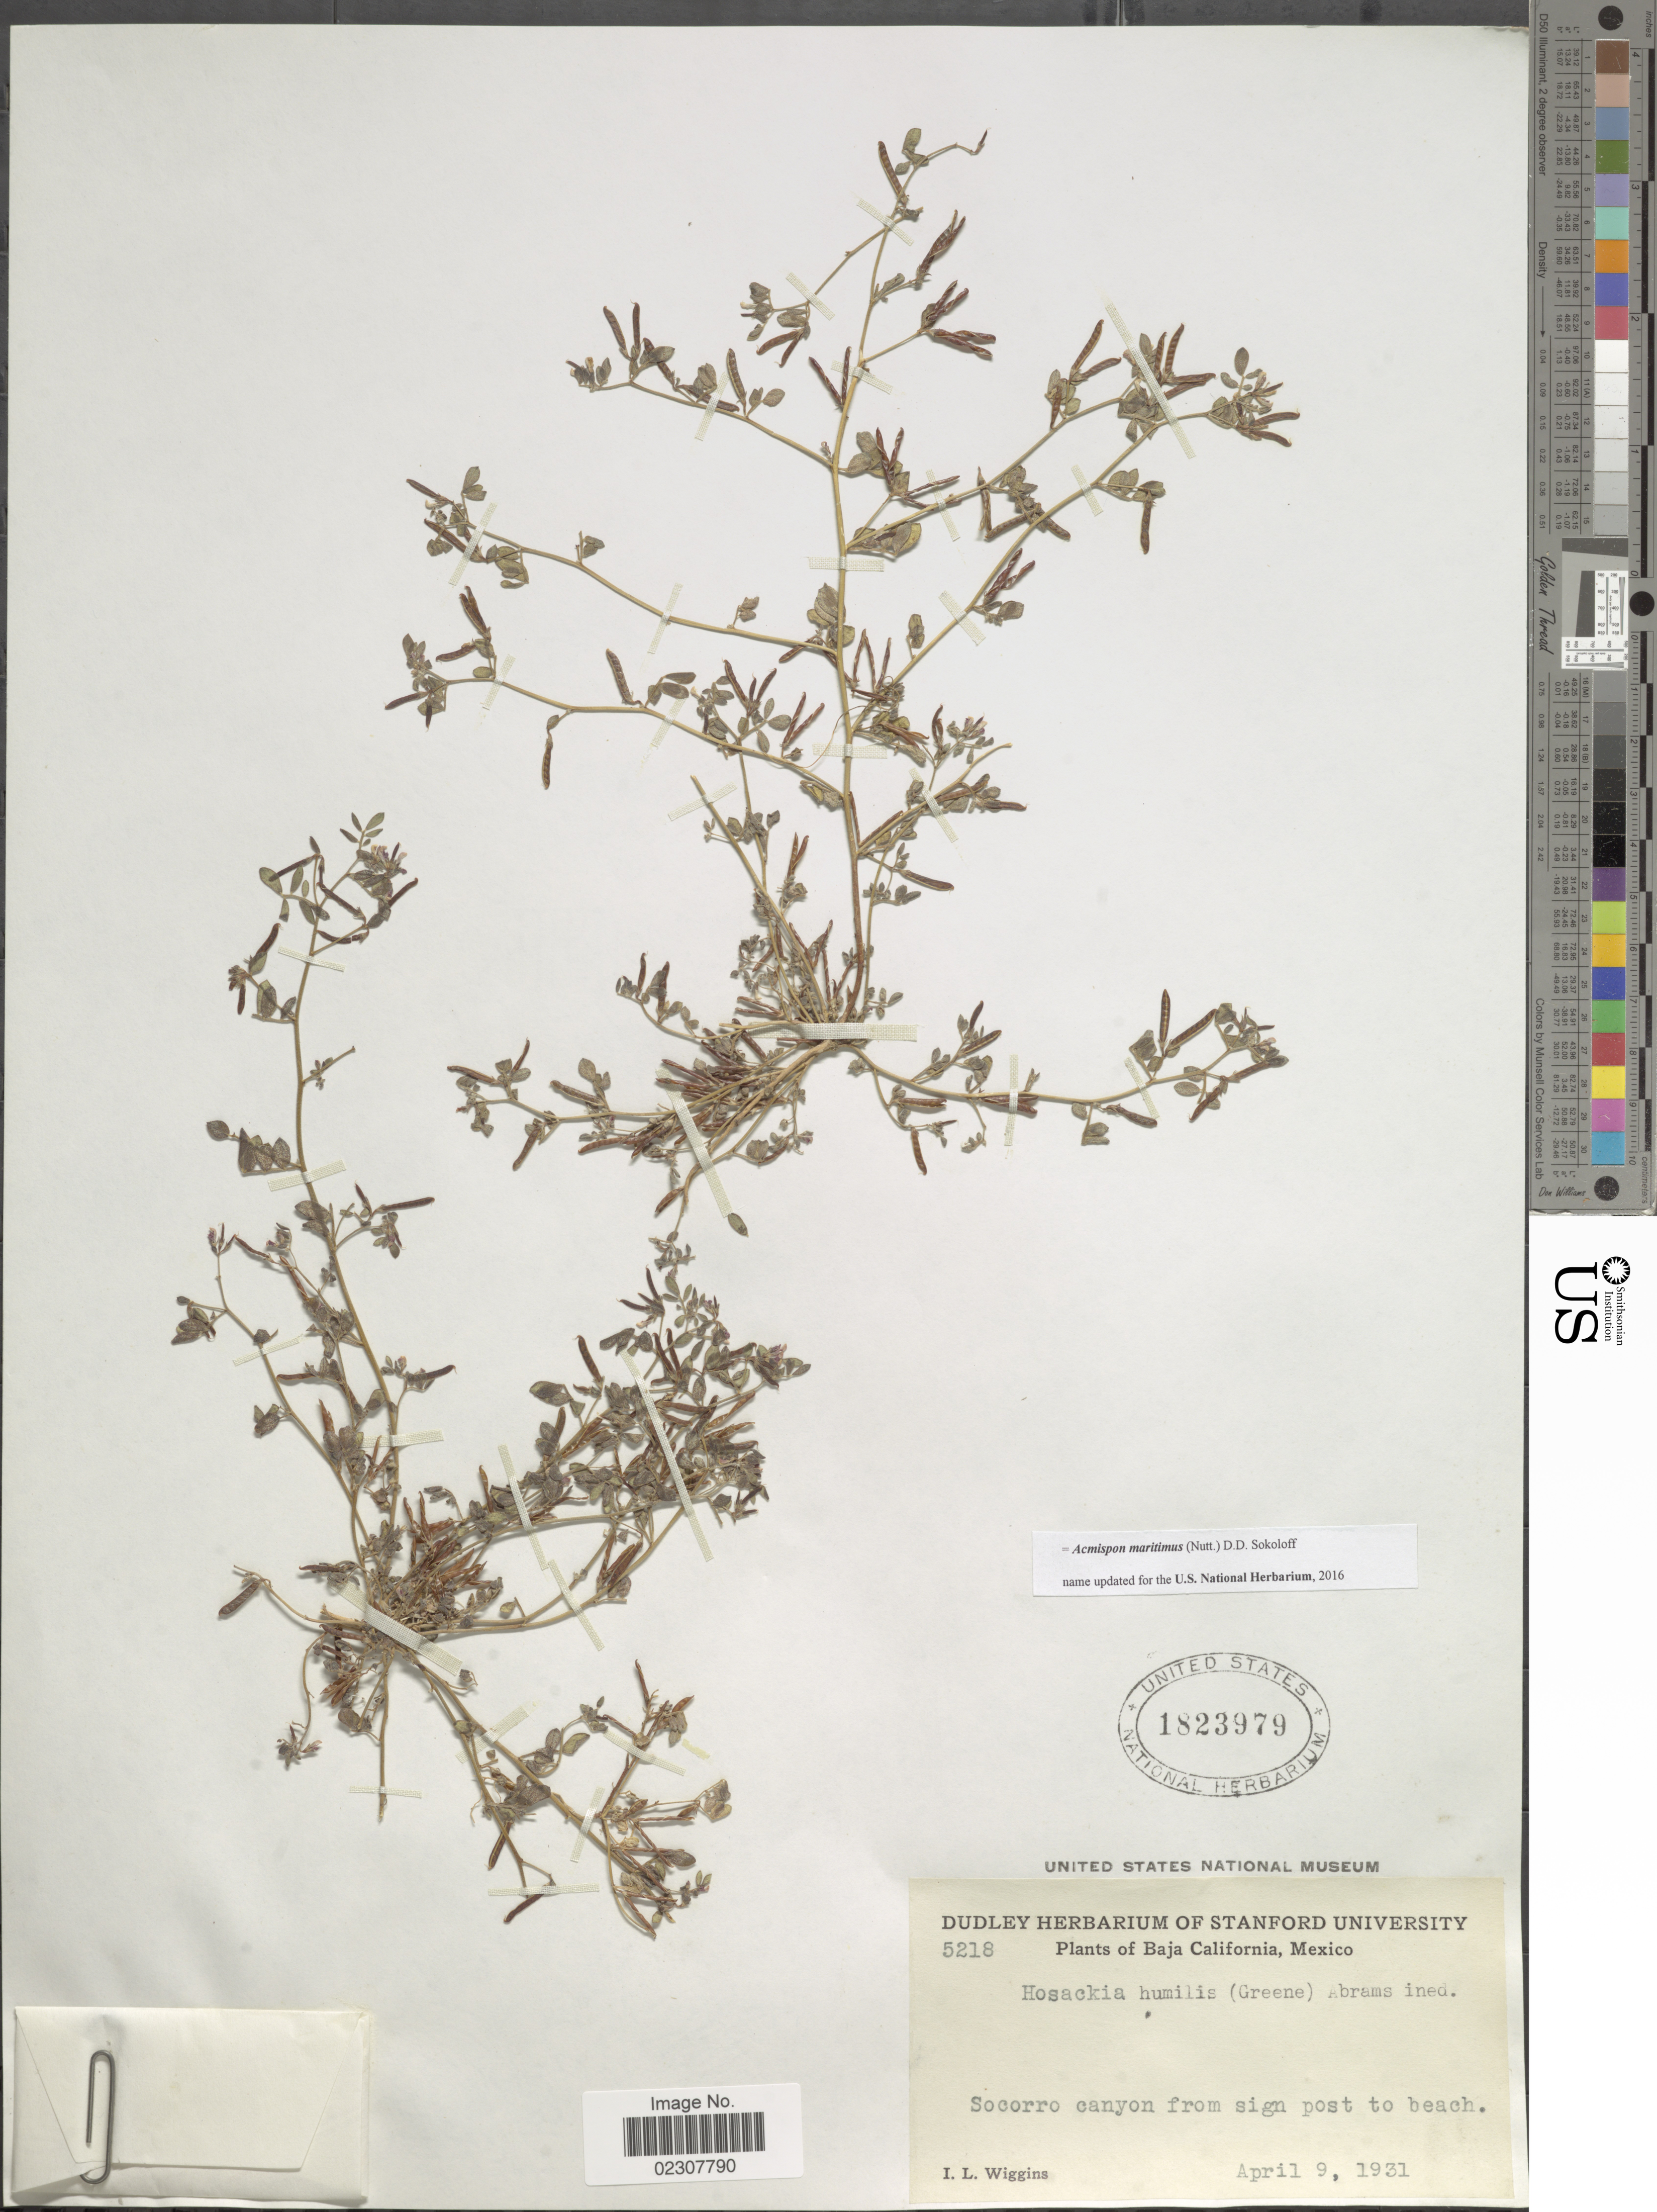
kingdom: Plantae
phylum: Tracheophyta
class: Magnoliopsida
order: Fabales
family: Fabaceae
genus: Acmispon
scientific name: Acmispon maritimus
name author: (Nutt.) D.D. Sokoloff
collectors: I. L. Wiggins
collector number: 5218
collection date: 1931-04-09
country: Mexico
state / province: Baja California Norte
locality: Socorro canyon from sign post to beach.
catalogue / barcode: US 1823979